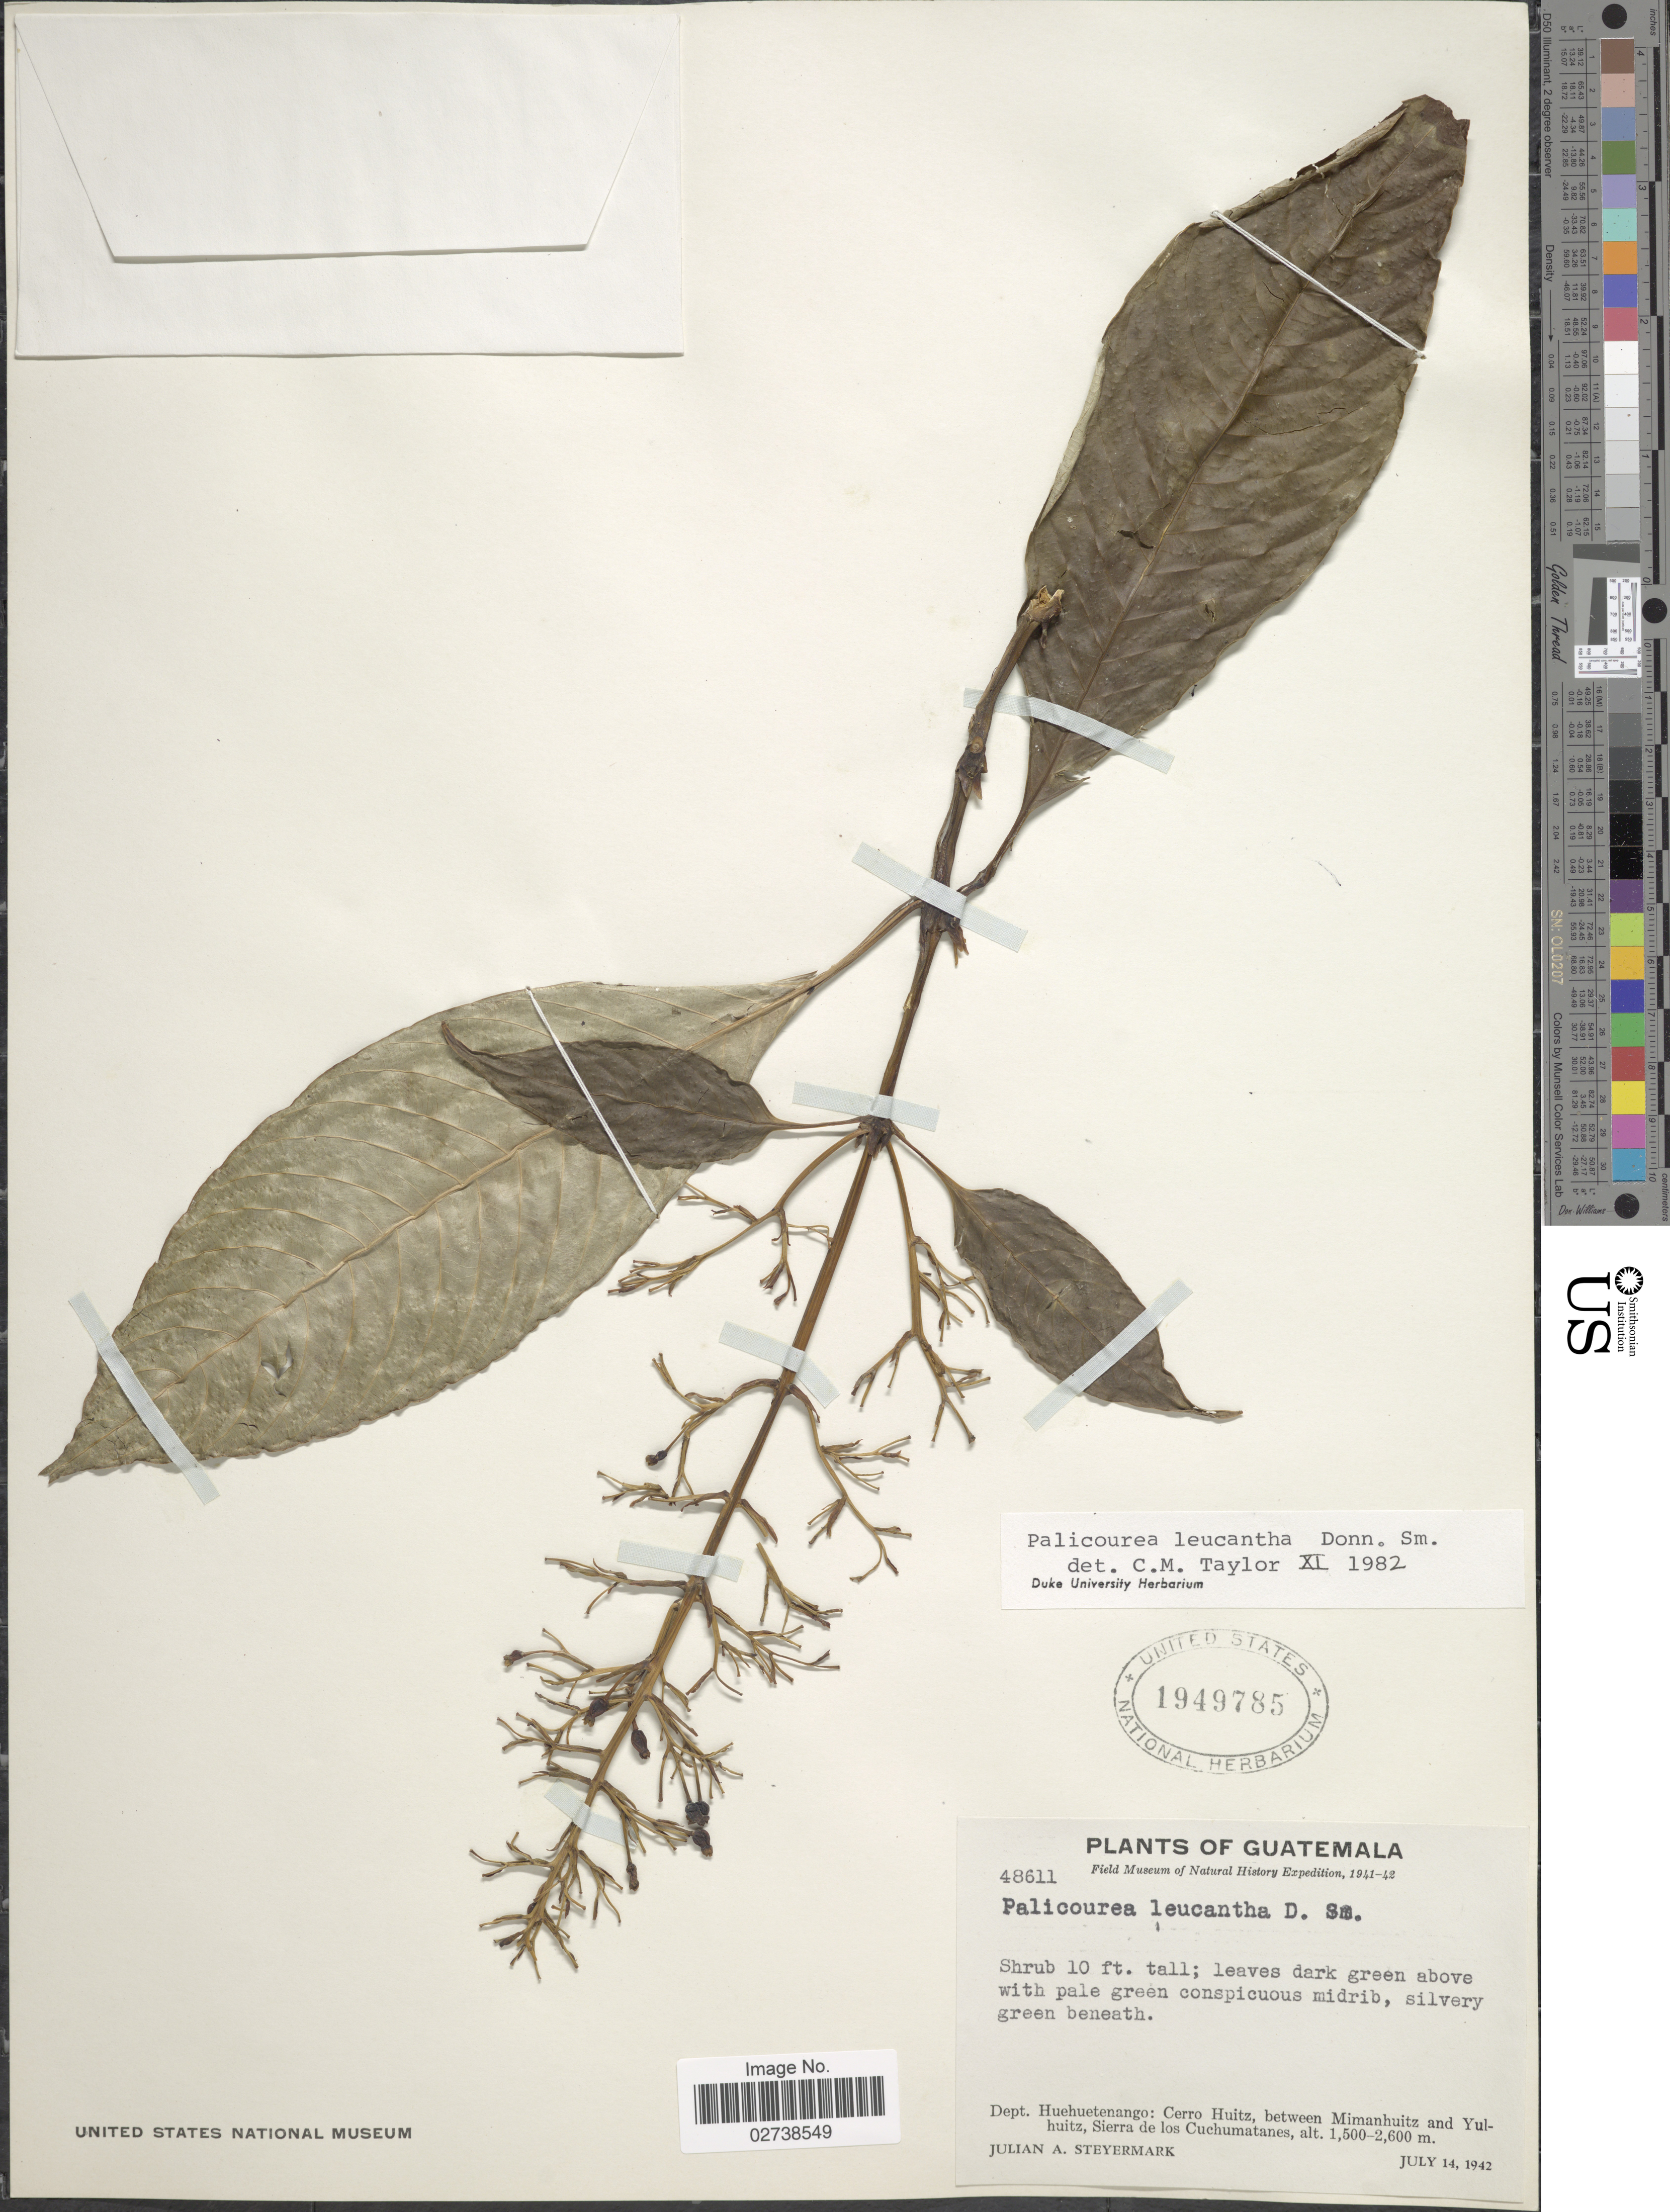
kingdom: Plantae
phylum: Tracheophyta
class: Magnoliopsida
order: Gentianales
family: Rubiaceae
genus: Palicourea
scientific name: Palicourea leucantha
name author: Donn. Sm.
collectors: J. Steyermark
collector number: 48611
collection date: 1942-07-14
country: Guatemala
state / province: Huehuetenango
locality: Dept. Huehuetenango: Cerro Huitz, between Mimanhuitz and Yulhuitz, Sierra de los Cuchumatanes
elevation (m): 1500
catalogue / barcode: US 1949785